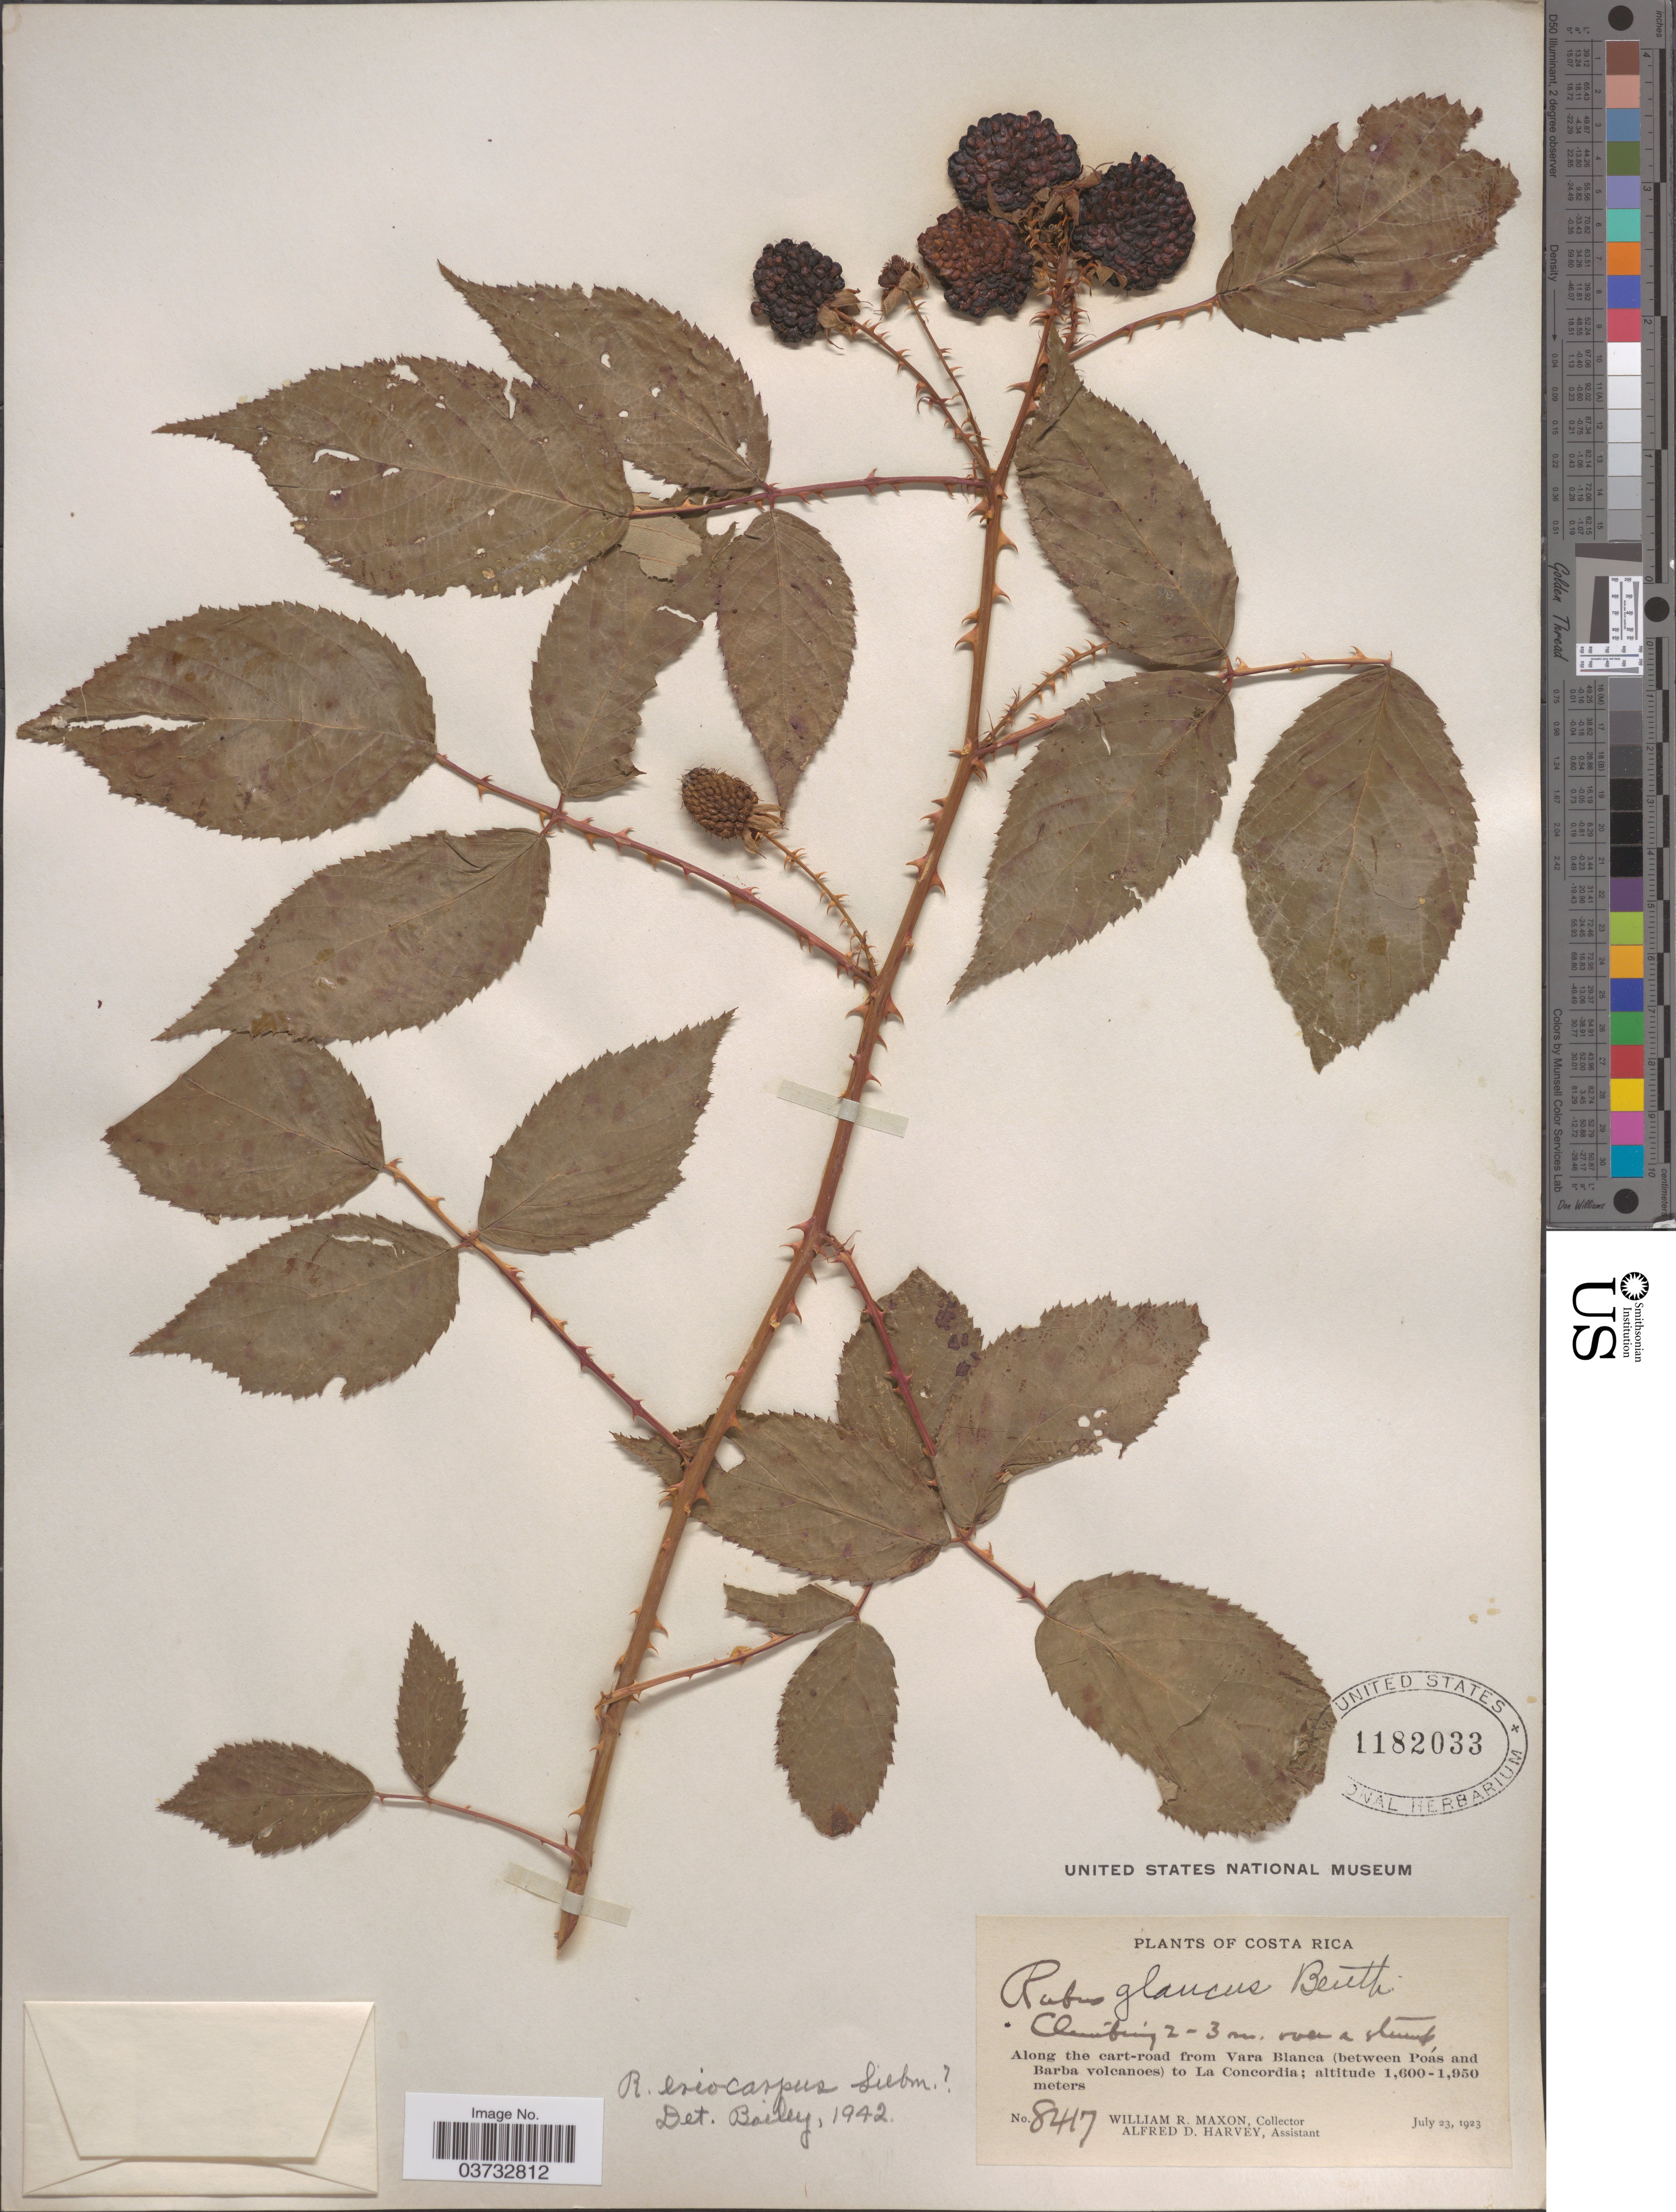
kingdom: Plantae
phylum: Tracheophyta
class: Magnoliopsida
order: Rosales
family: Rosaceae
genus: Rubus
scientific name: Rubus eriocarpus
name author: Liebm.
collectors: W. R. Maxon & A. D. Harvey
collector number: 8417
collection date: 1923-07-23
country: Costa Rica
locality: Along the cart-road from Vara Blanca (between Poás and Barba volcanoes) to La Concordia.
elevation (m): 1600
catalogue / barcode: US 1182033